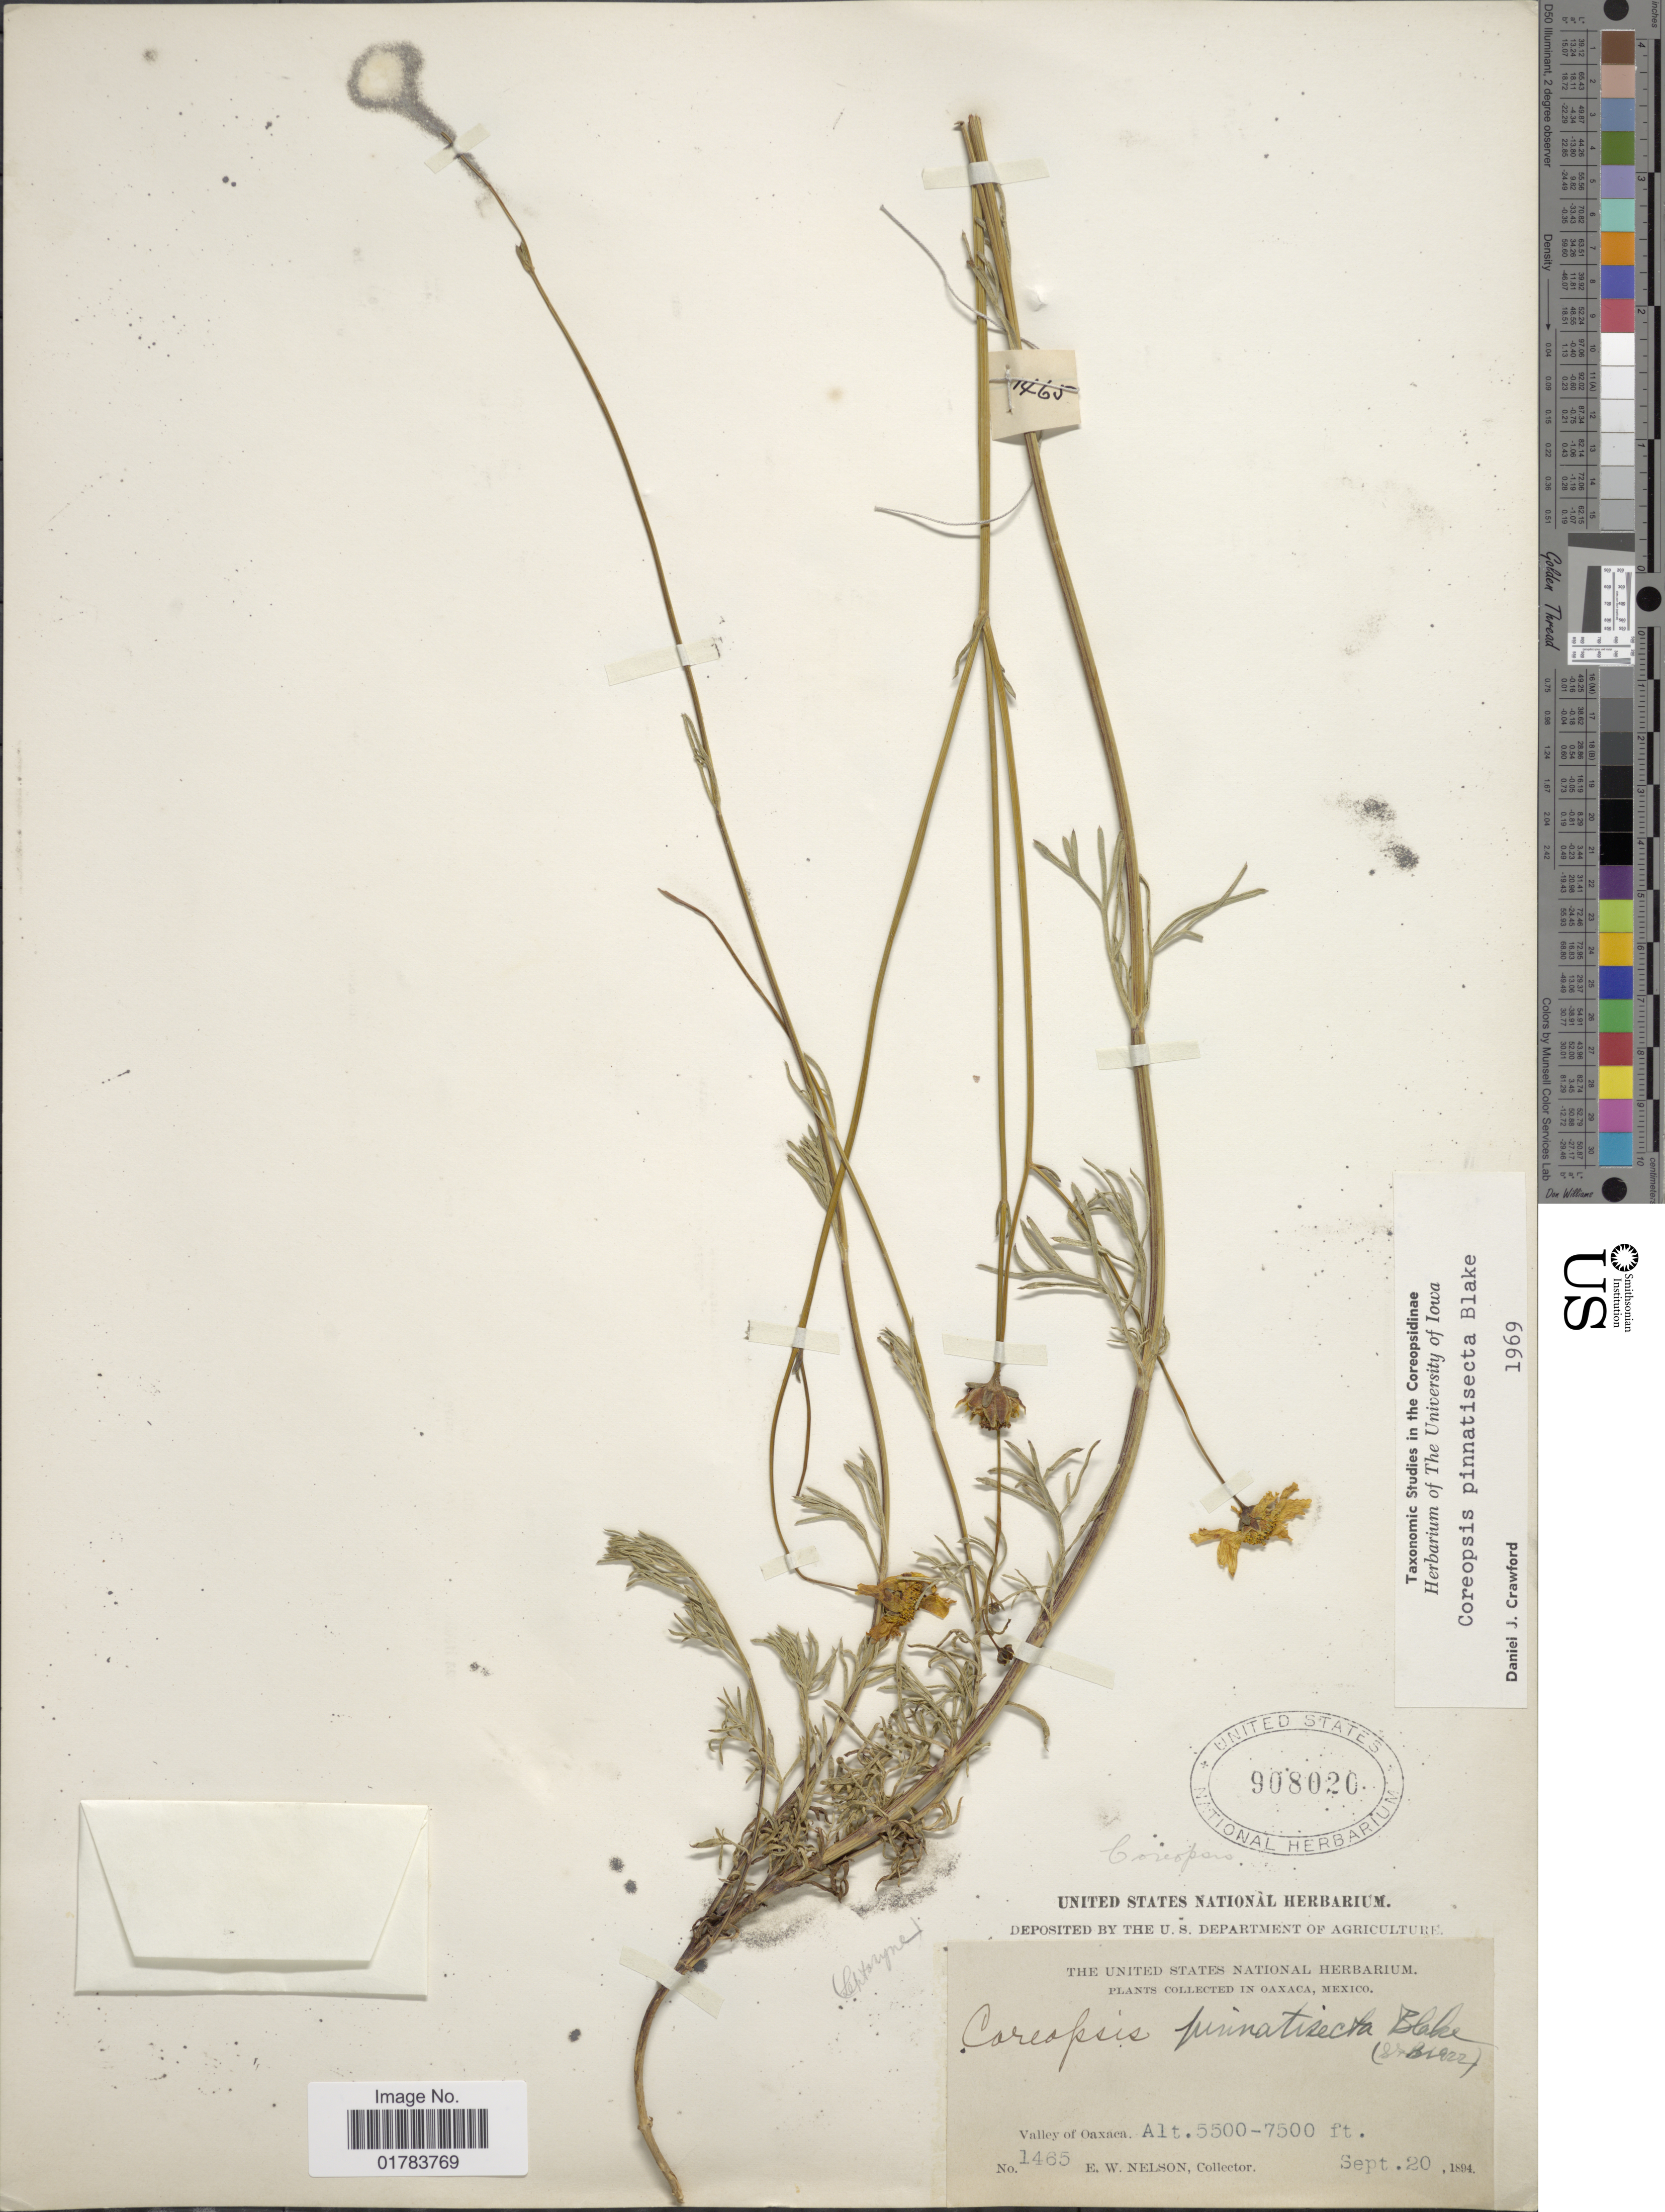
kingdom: Plantae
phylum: Tracheophyta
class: Magnoliopsida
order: Asterales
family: Asteraceae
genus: Coreopsis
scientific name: Coreopsis pinnatisecta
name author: S.F. Blake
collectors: E. W. Nelson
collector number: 1465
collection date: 1894-09-20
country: Mexico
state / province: Oaxaca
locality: Valley of Oaxaca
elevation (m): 1676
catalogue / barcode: US 908020